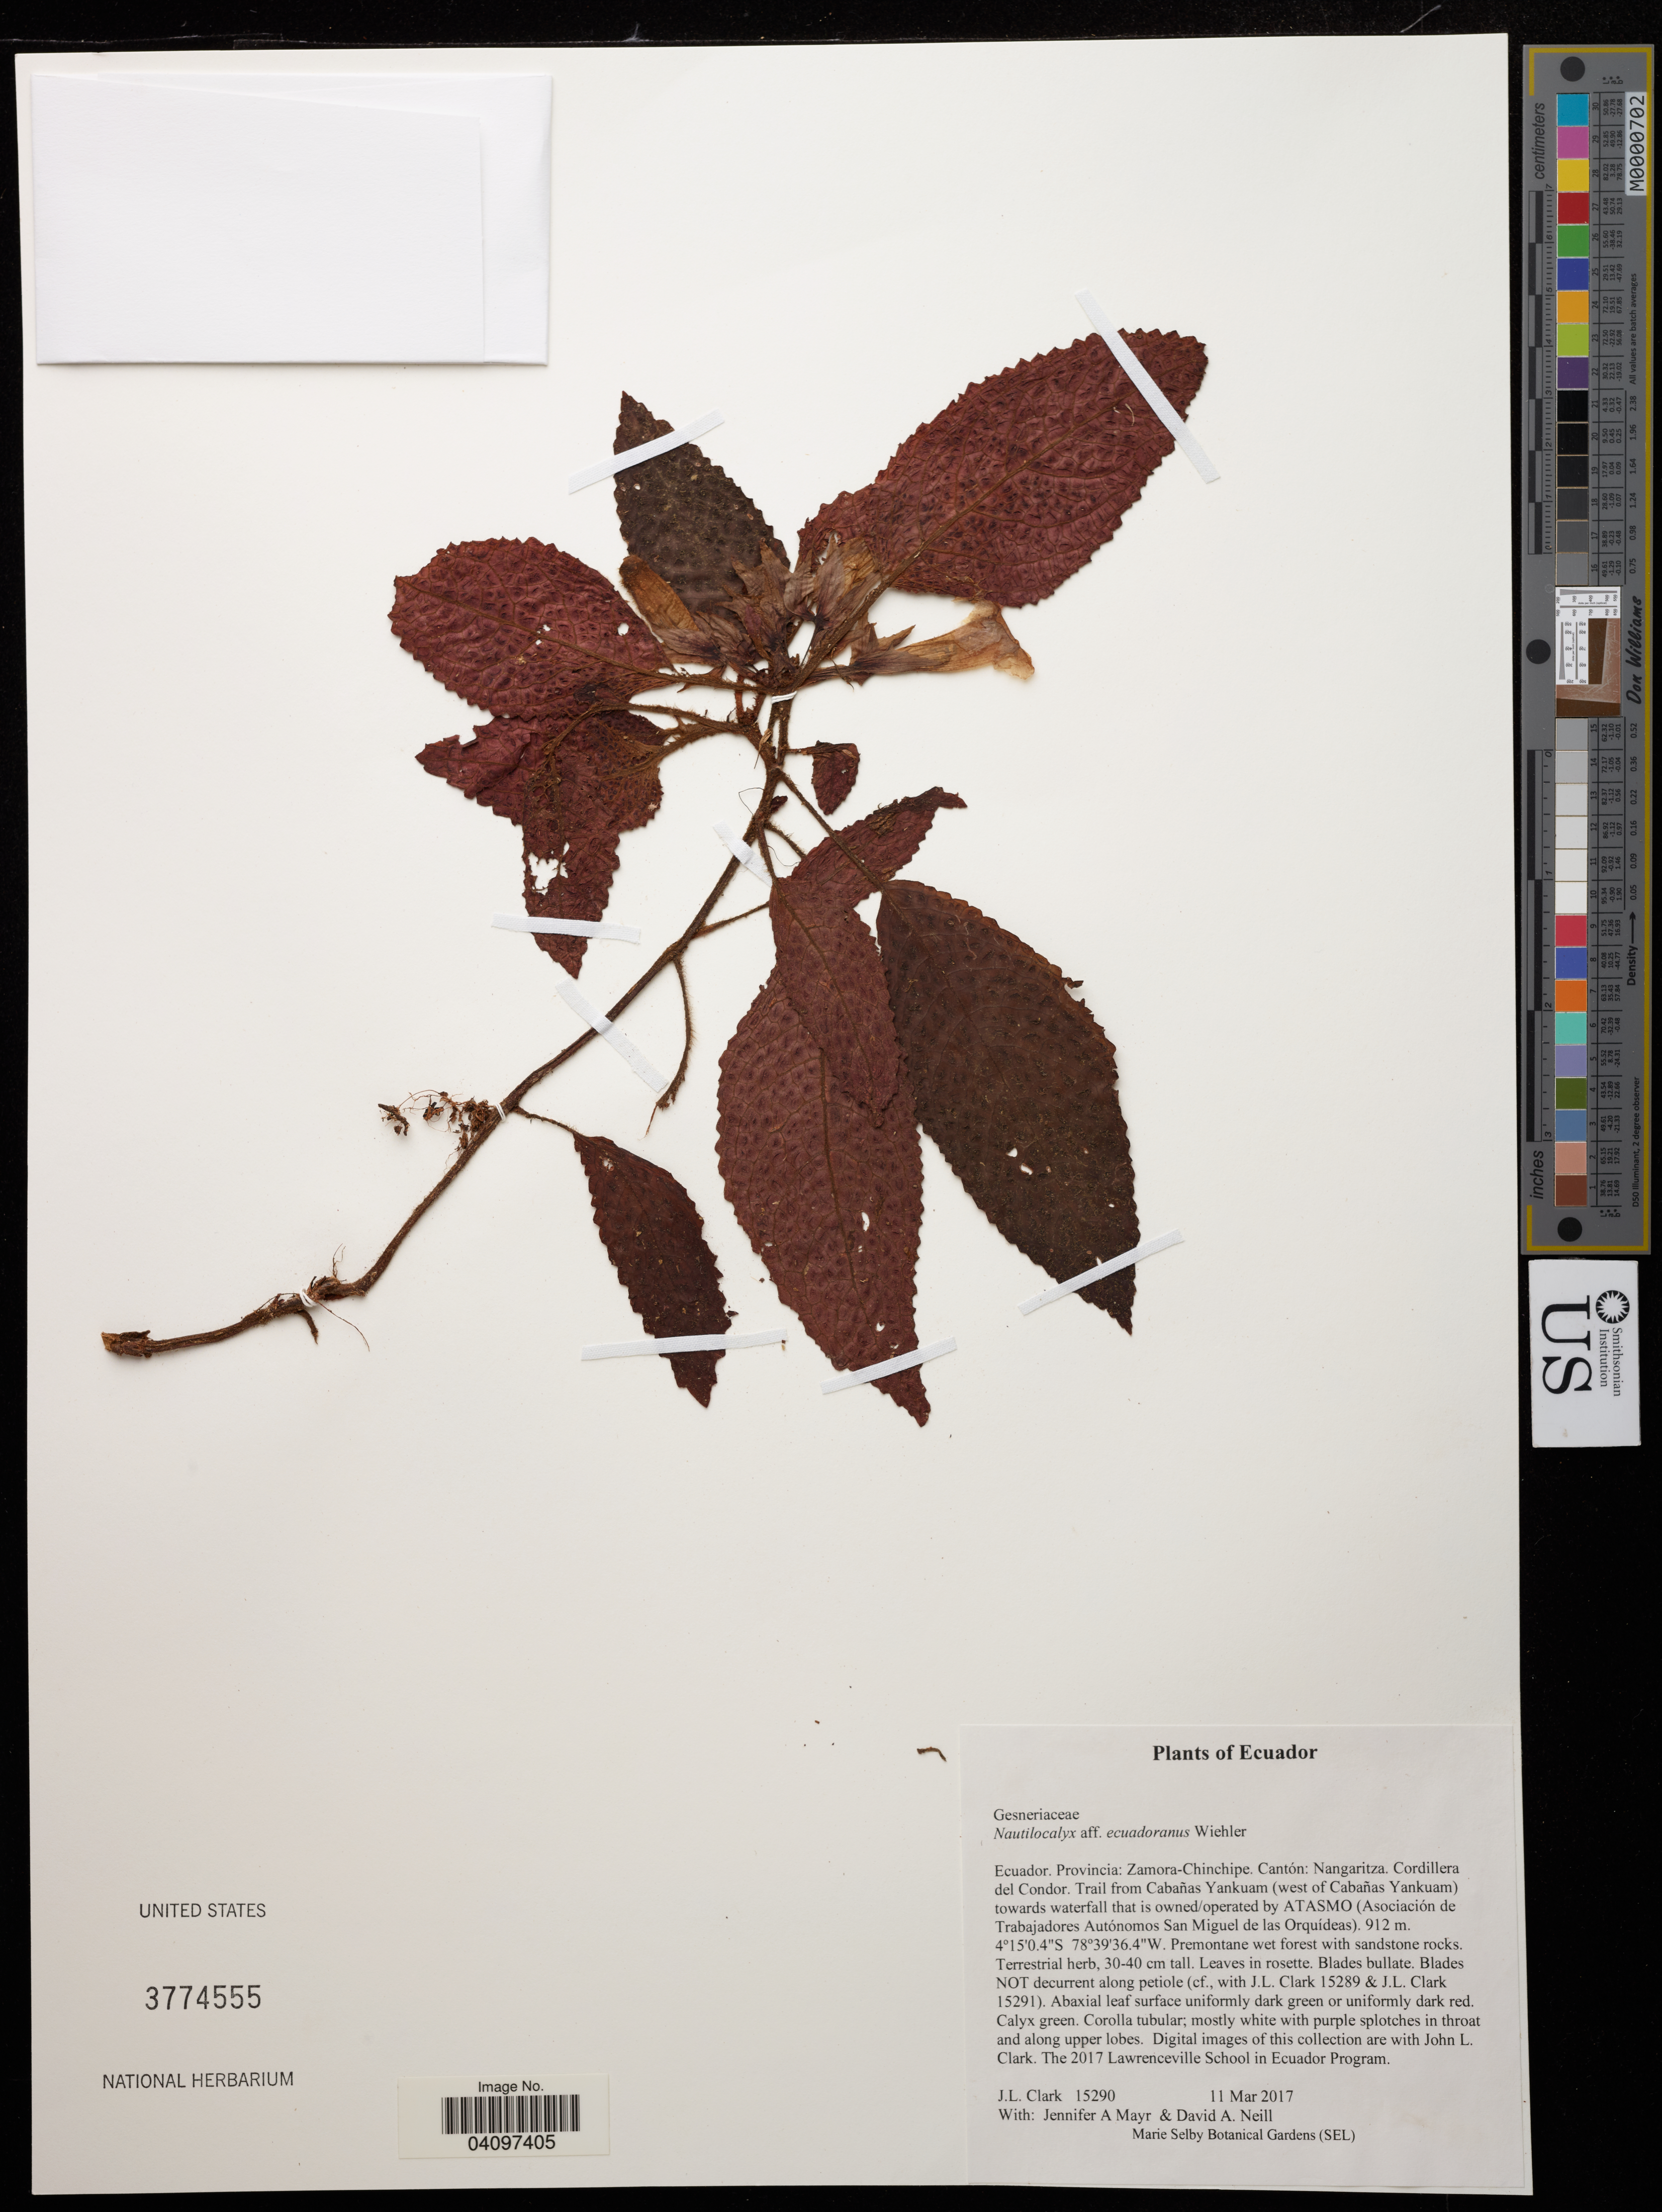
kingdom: Plantae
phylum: Tracheophyta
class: Magnoliopsida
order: Lamiales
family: Gesneriaceae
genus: Nautilocalyx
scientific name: Nautilocalyx ecuadoranus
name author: Wiehler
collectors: J. Clark, J. Mayr & D. A. Neill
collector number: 15290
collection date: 2017-03-11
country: Ecuador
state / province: Zamora-Chinchipe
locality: Cantón: Nangaritza. Cordillera del Condor. Trail from Cabañas Yankuam (west of Cabañas Yankuam) towards waterfall that is owned/operated by ATASMO (Asociación de Trabajadores Autónomos San Miguel de las Orquídeas).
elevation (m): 912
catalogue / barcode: US 3774555